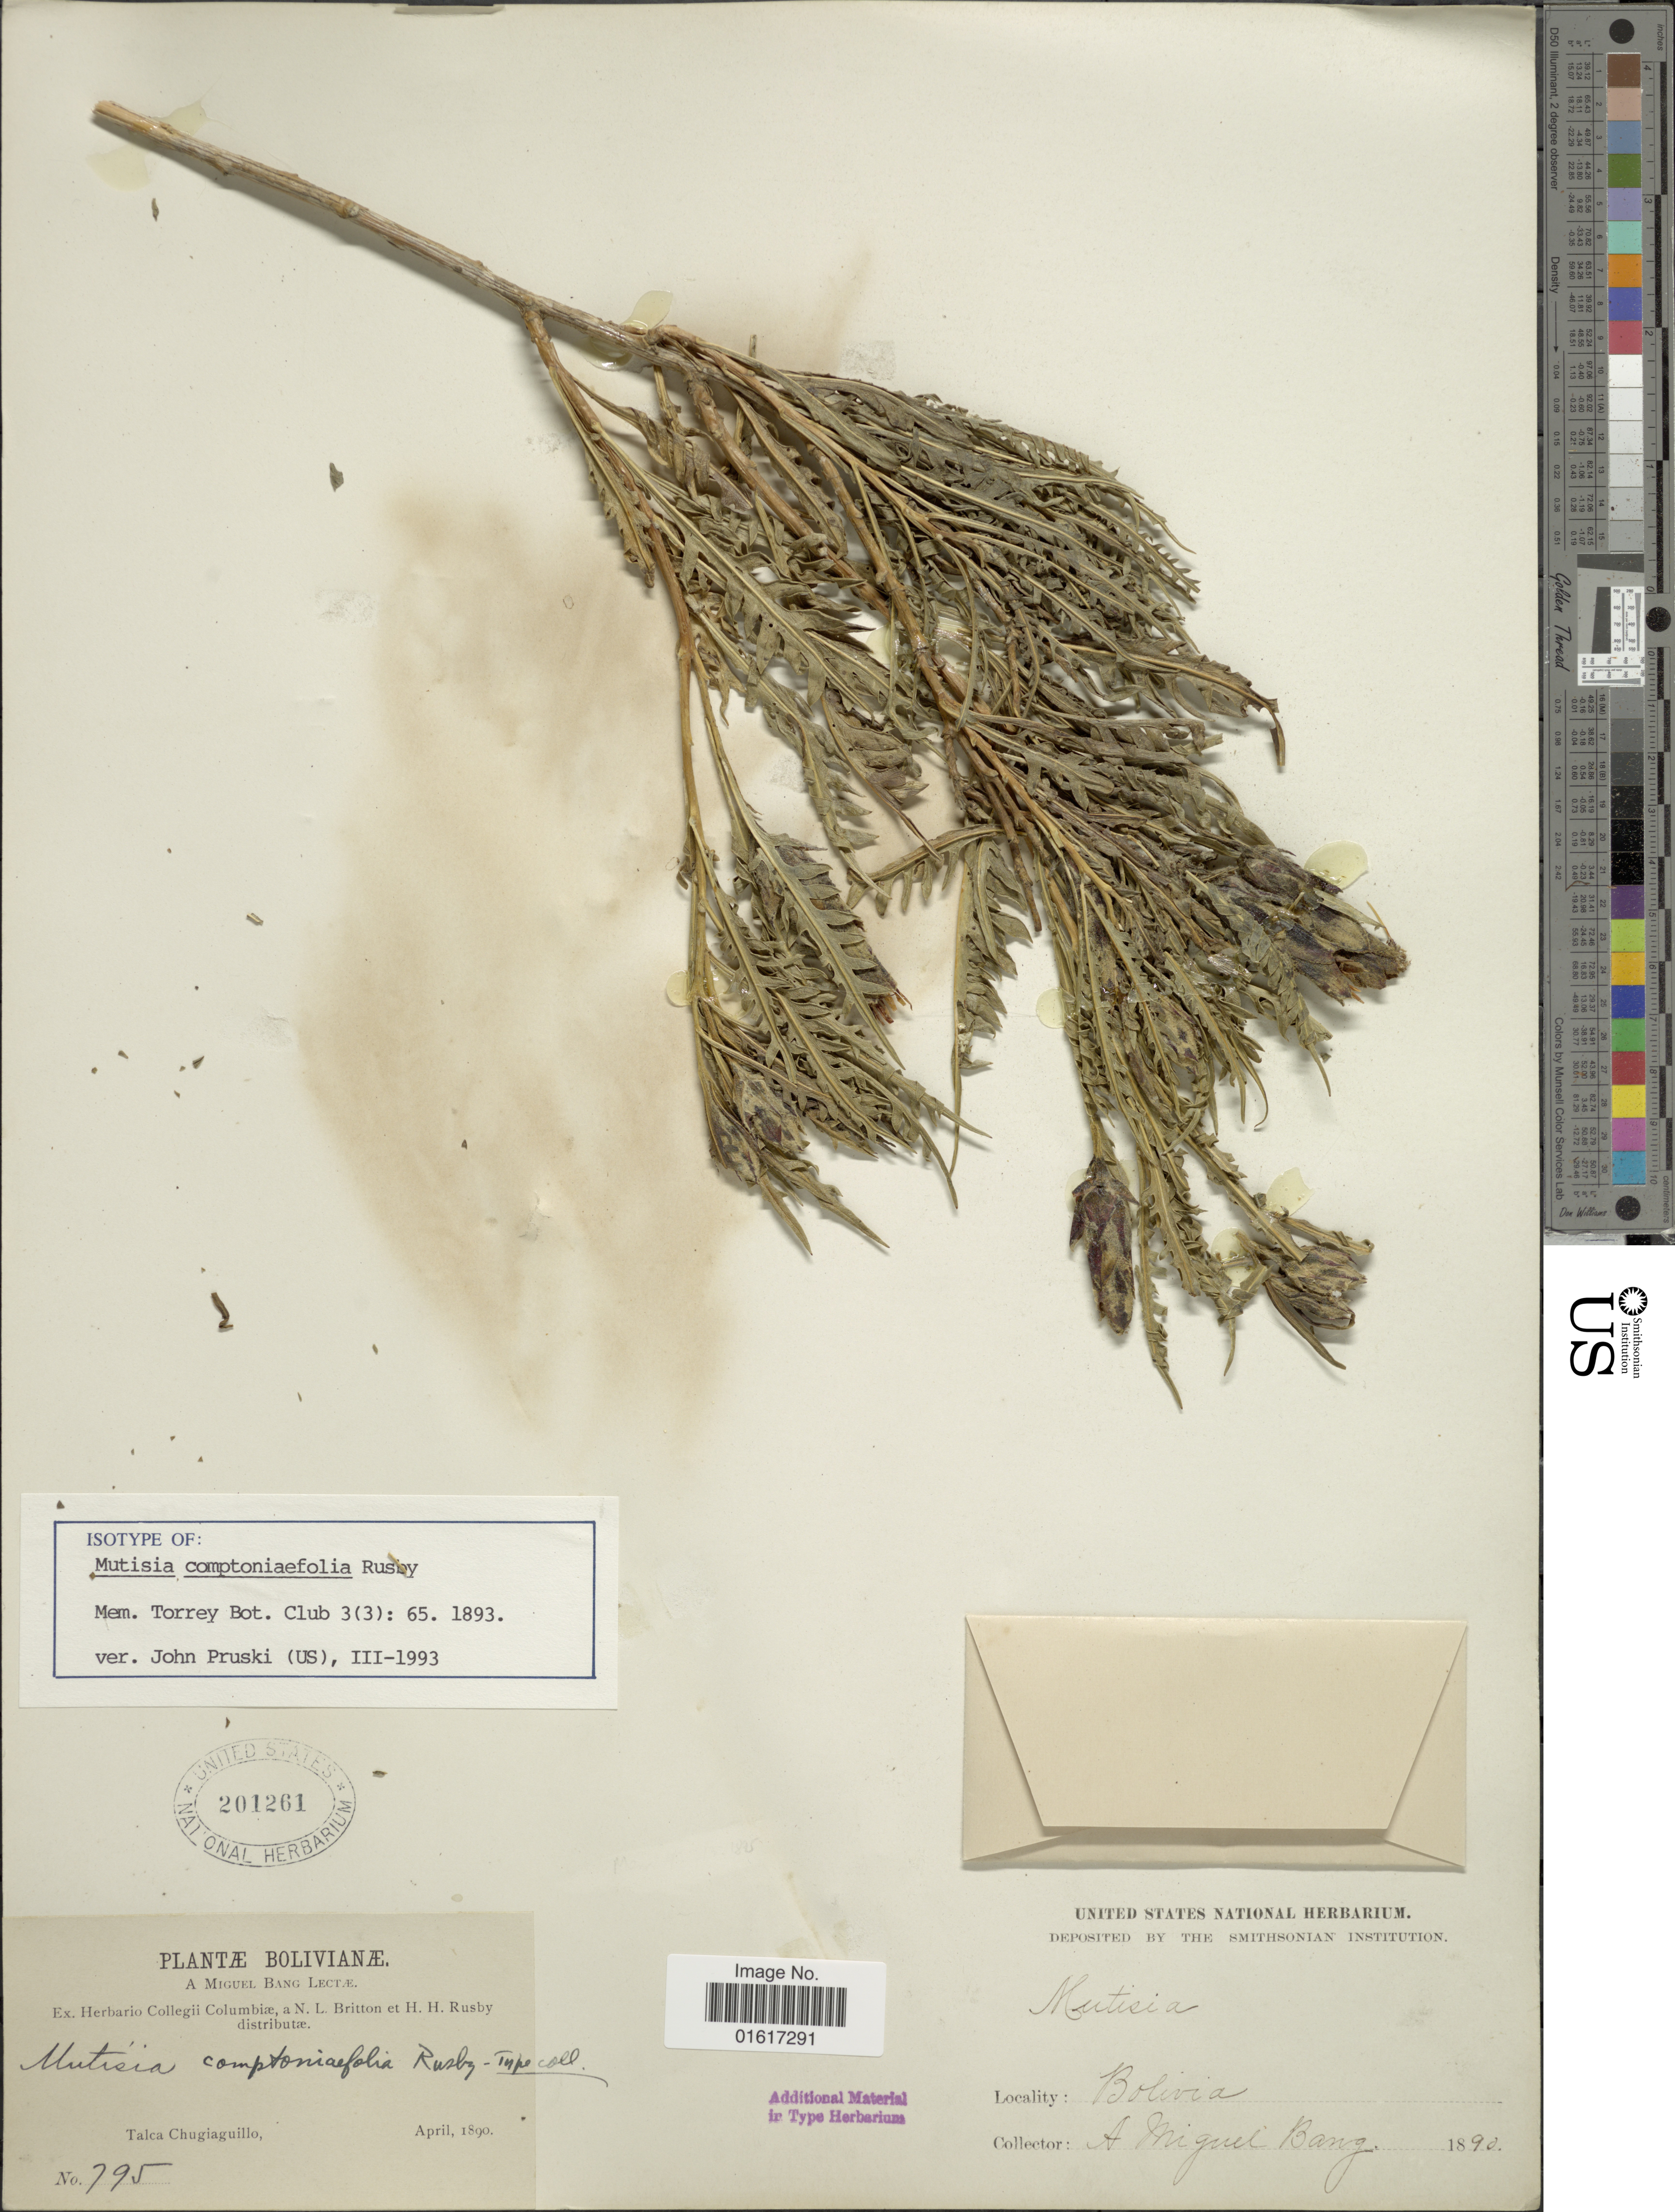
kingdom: Plantae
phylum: Tracheophyta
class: Magnoliopsida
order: Asterales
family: Asteraceae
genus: Mutisia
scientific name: Mutisia comptoniaefolia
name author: Rusby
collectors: M. Bang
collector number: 795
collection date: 1890-04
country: Bolivia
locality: Talca Chugiaguillo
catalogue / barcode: US 201261